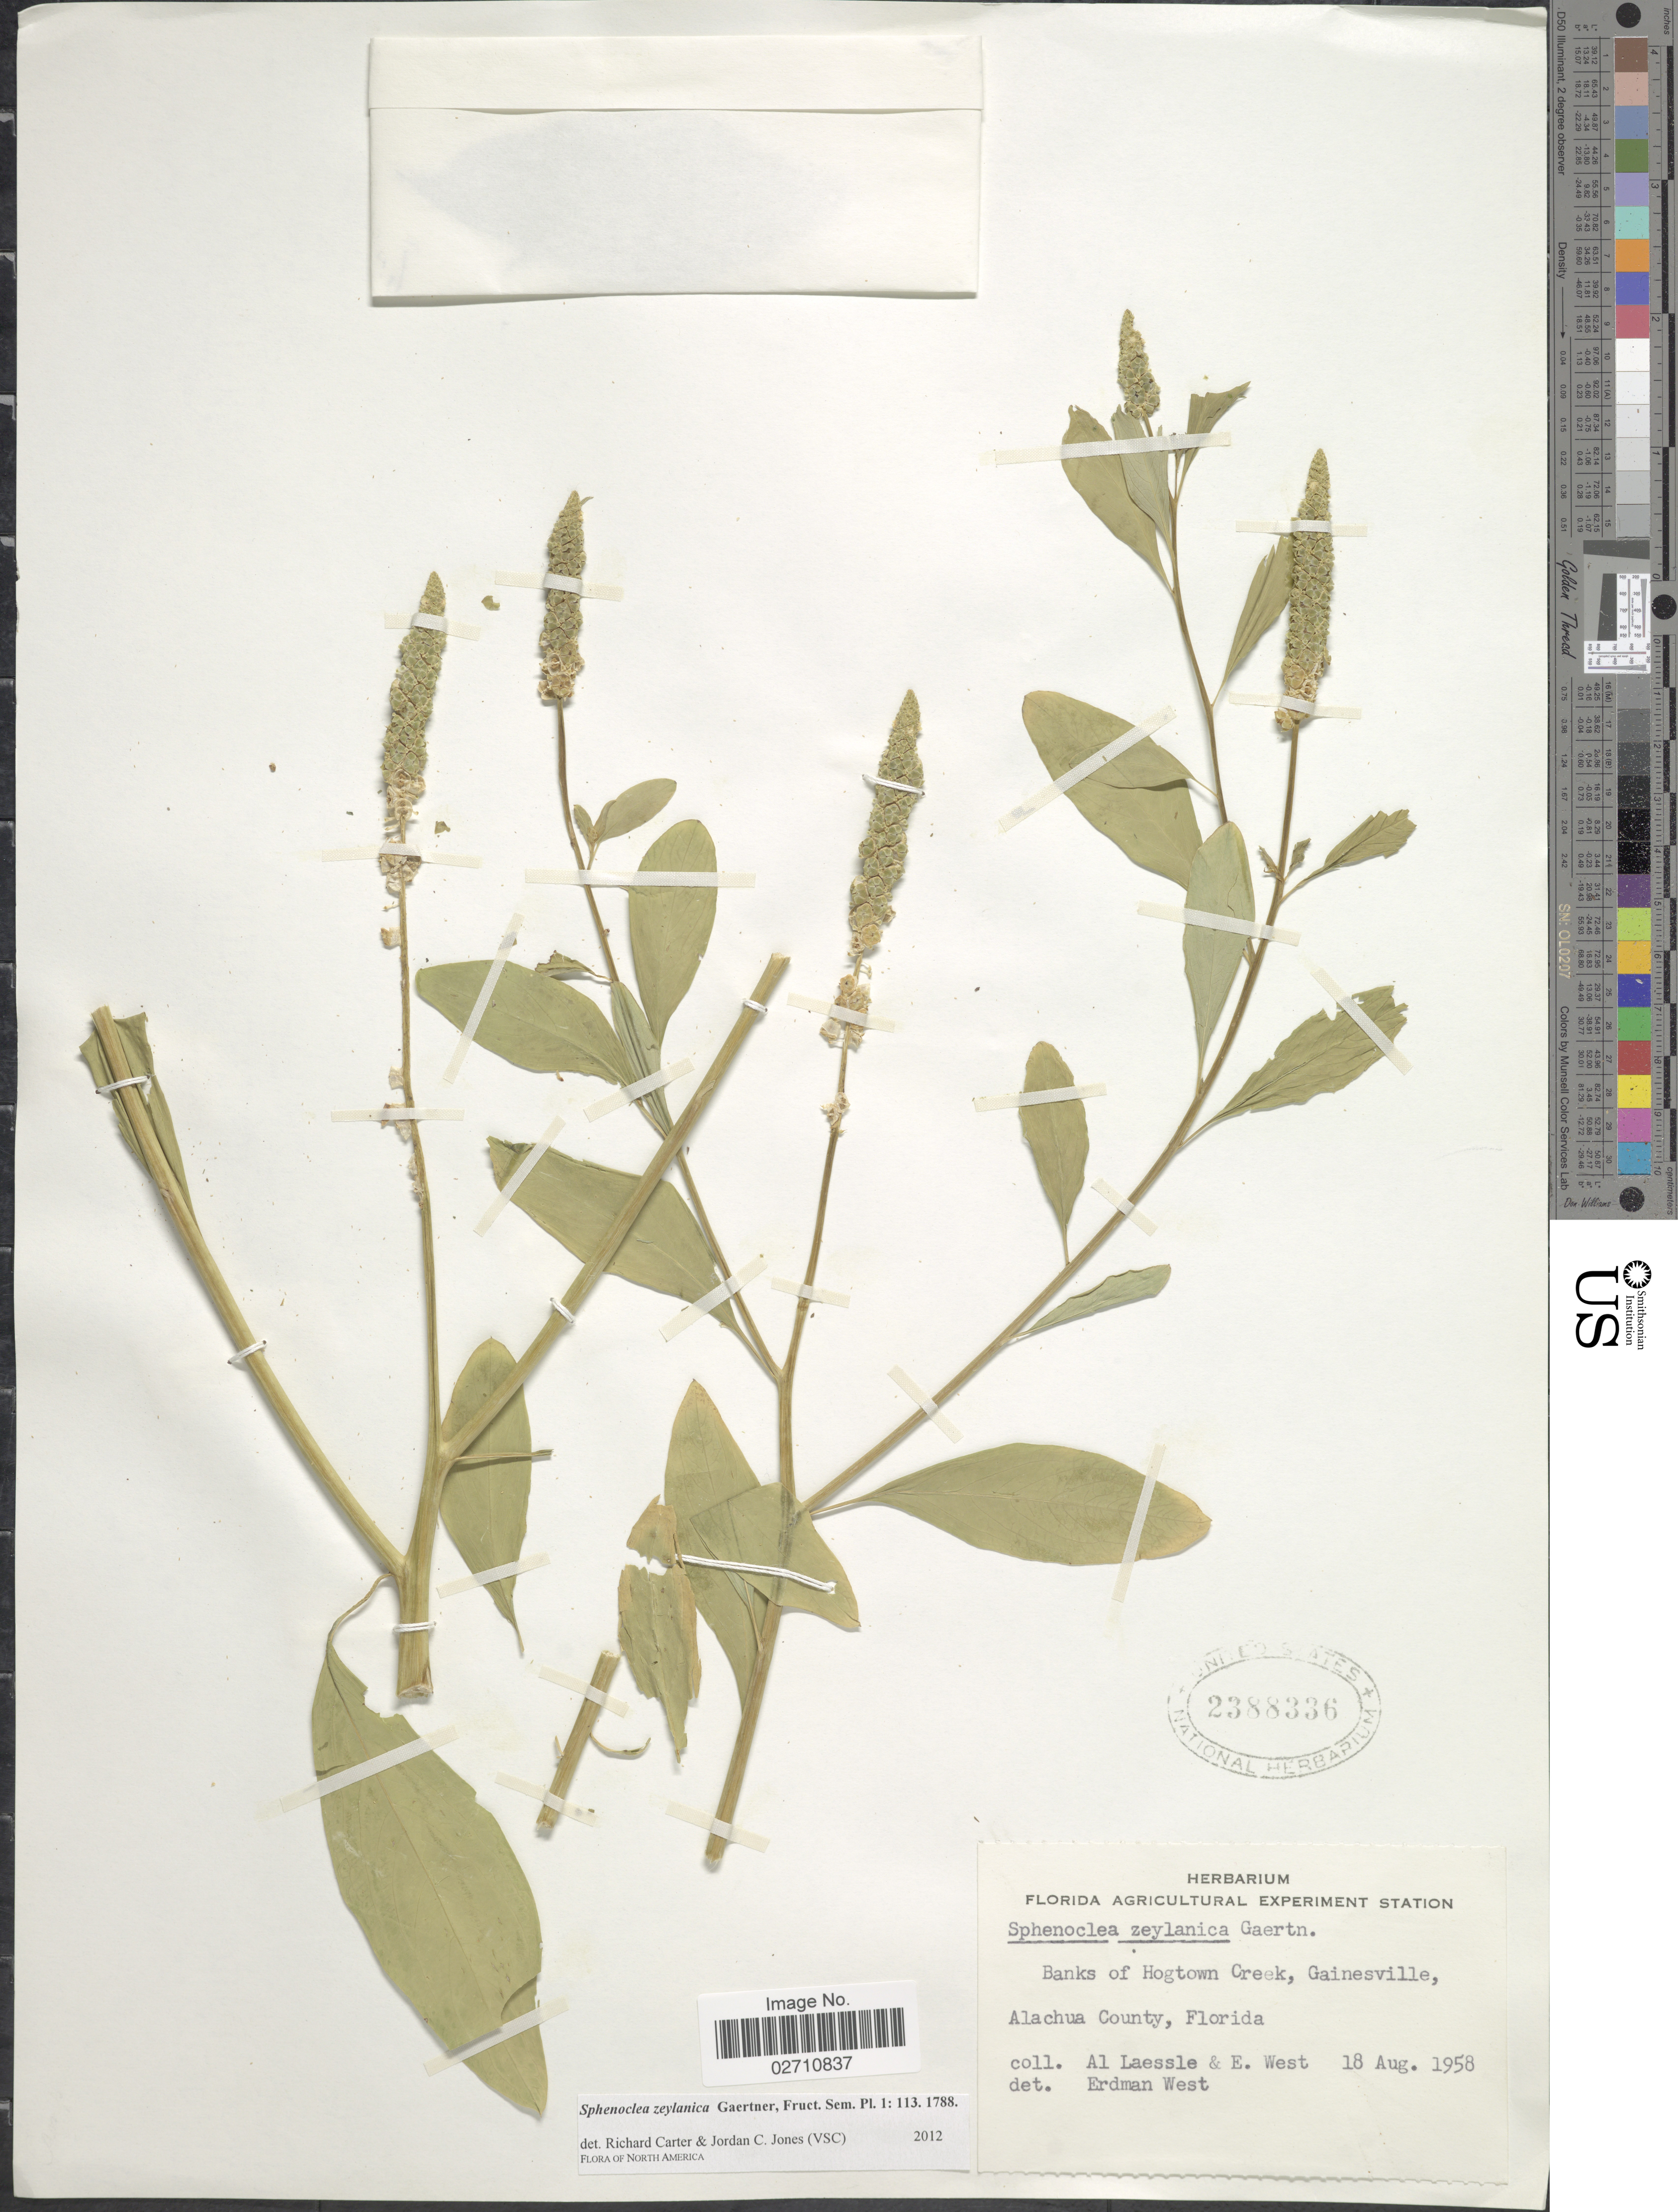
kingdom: Plantae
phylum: Tracheophyta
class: Magnoliopsida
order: Solanales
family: Sphenocleaceae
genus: Sphenoclea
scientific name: Sphenoclea zeylanica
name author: Gaertn.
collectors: A. Laessle & E. West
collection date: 1958-08-18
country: United States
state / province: Florida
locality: Banks of Hogtown Creek, Gainesville, Alachua County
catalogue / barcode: US 2388336